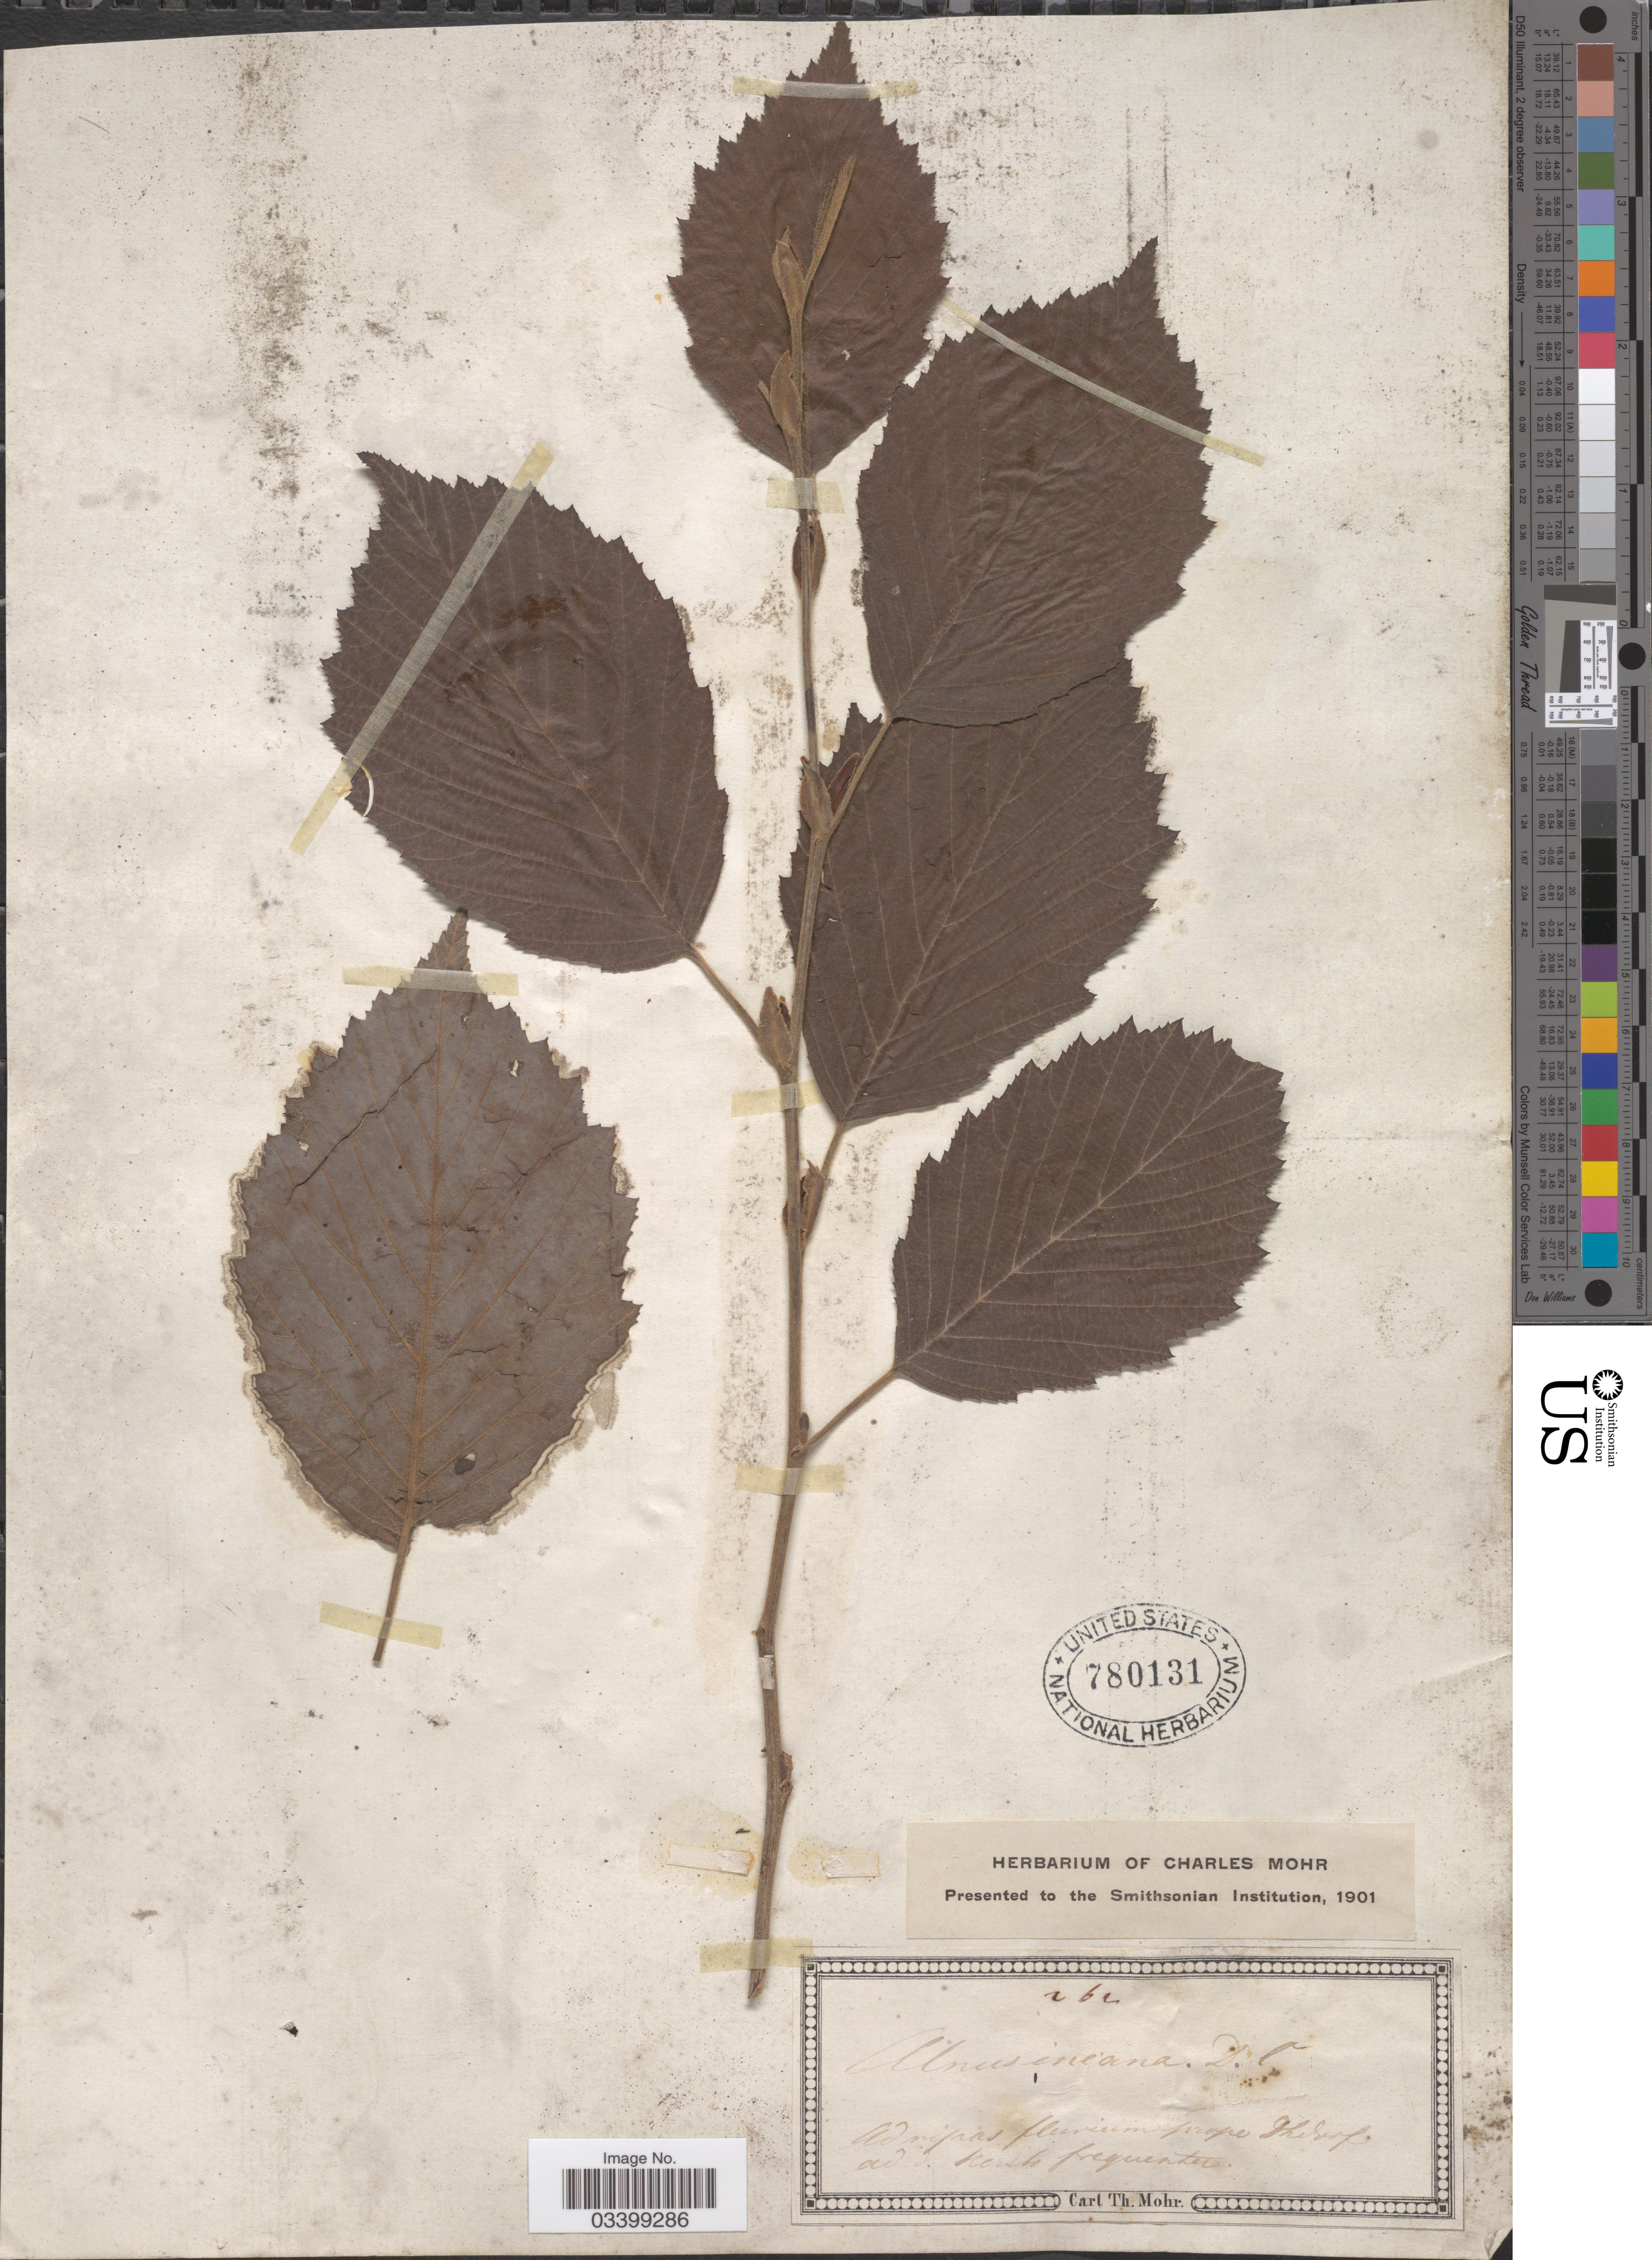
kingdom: Plantae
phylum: Tracheophyta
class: Magnoliopsida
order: Fagales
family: Betulaceae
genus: Alnus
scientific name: Alnus incana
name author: (L.) Moench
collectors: Mohr, C. T. (herbarium)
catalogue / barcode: US 780131